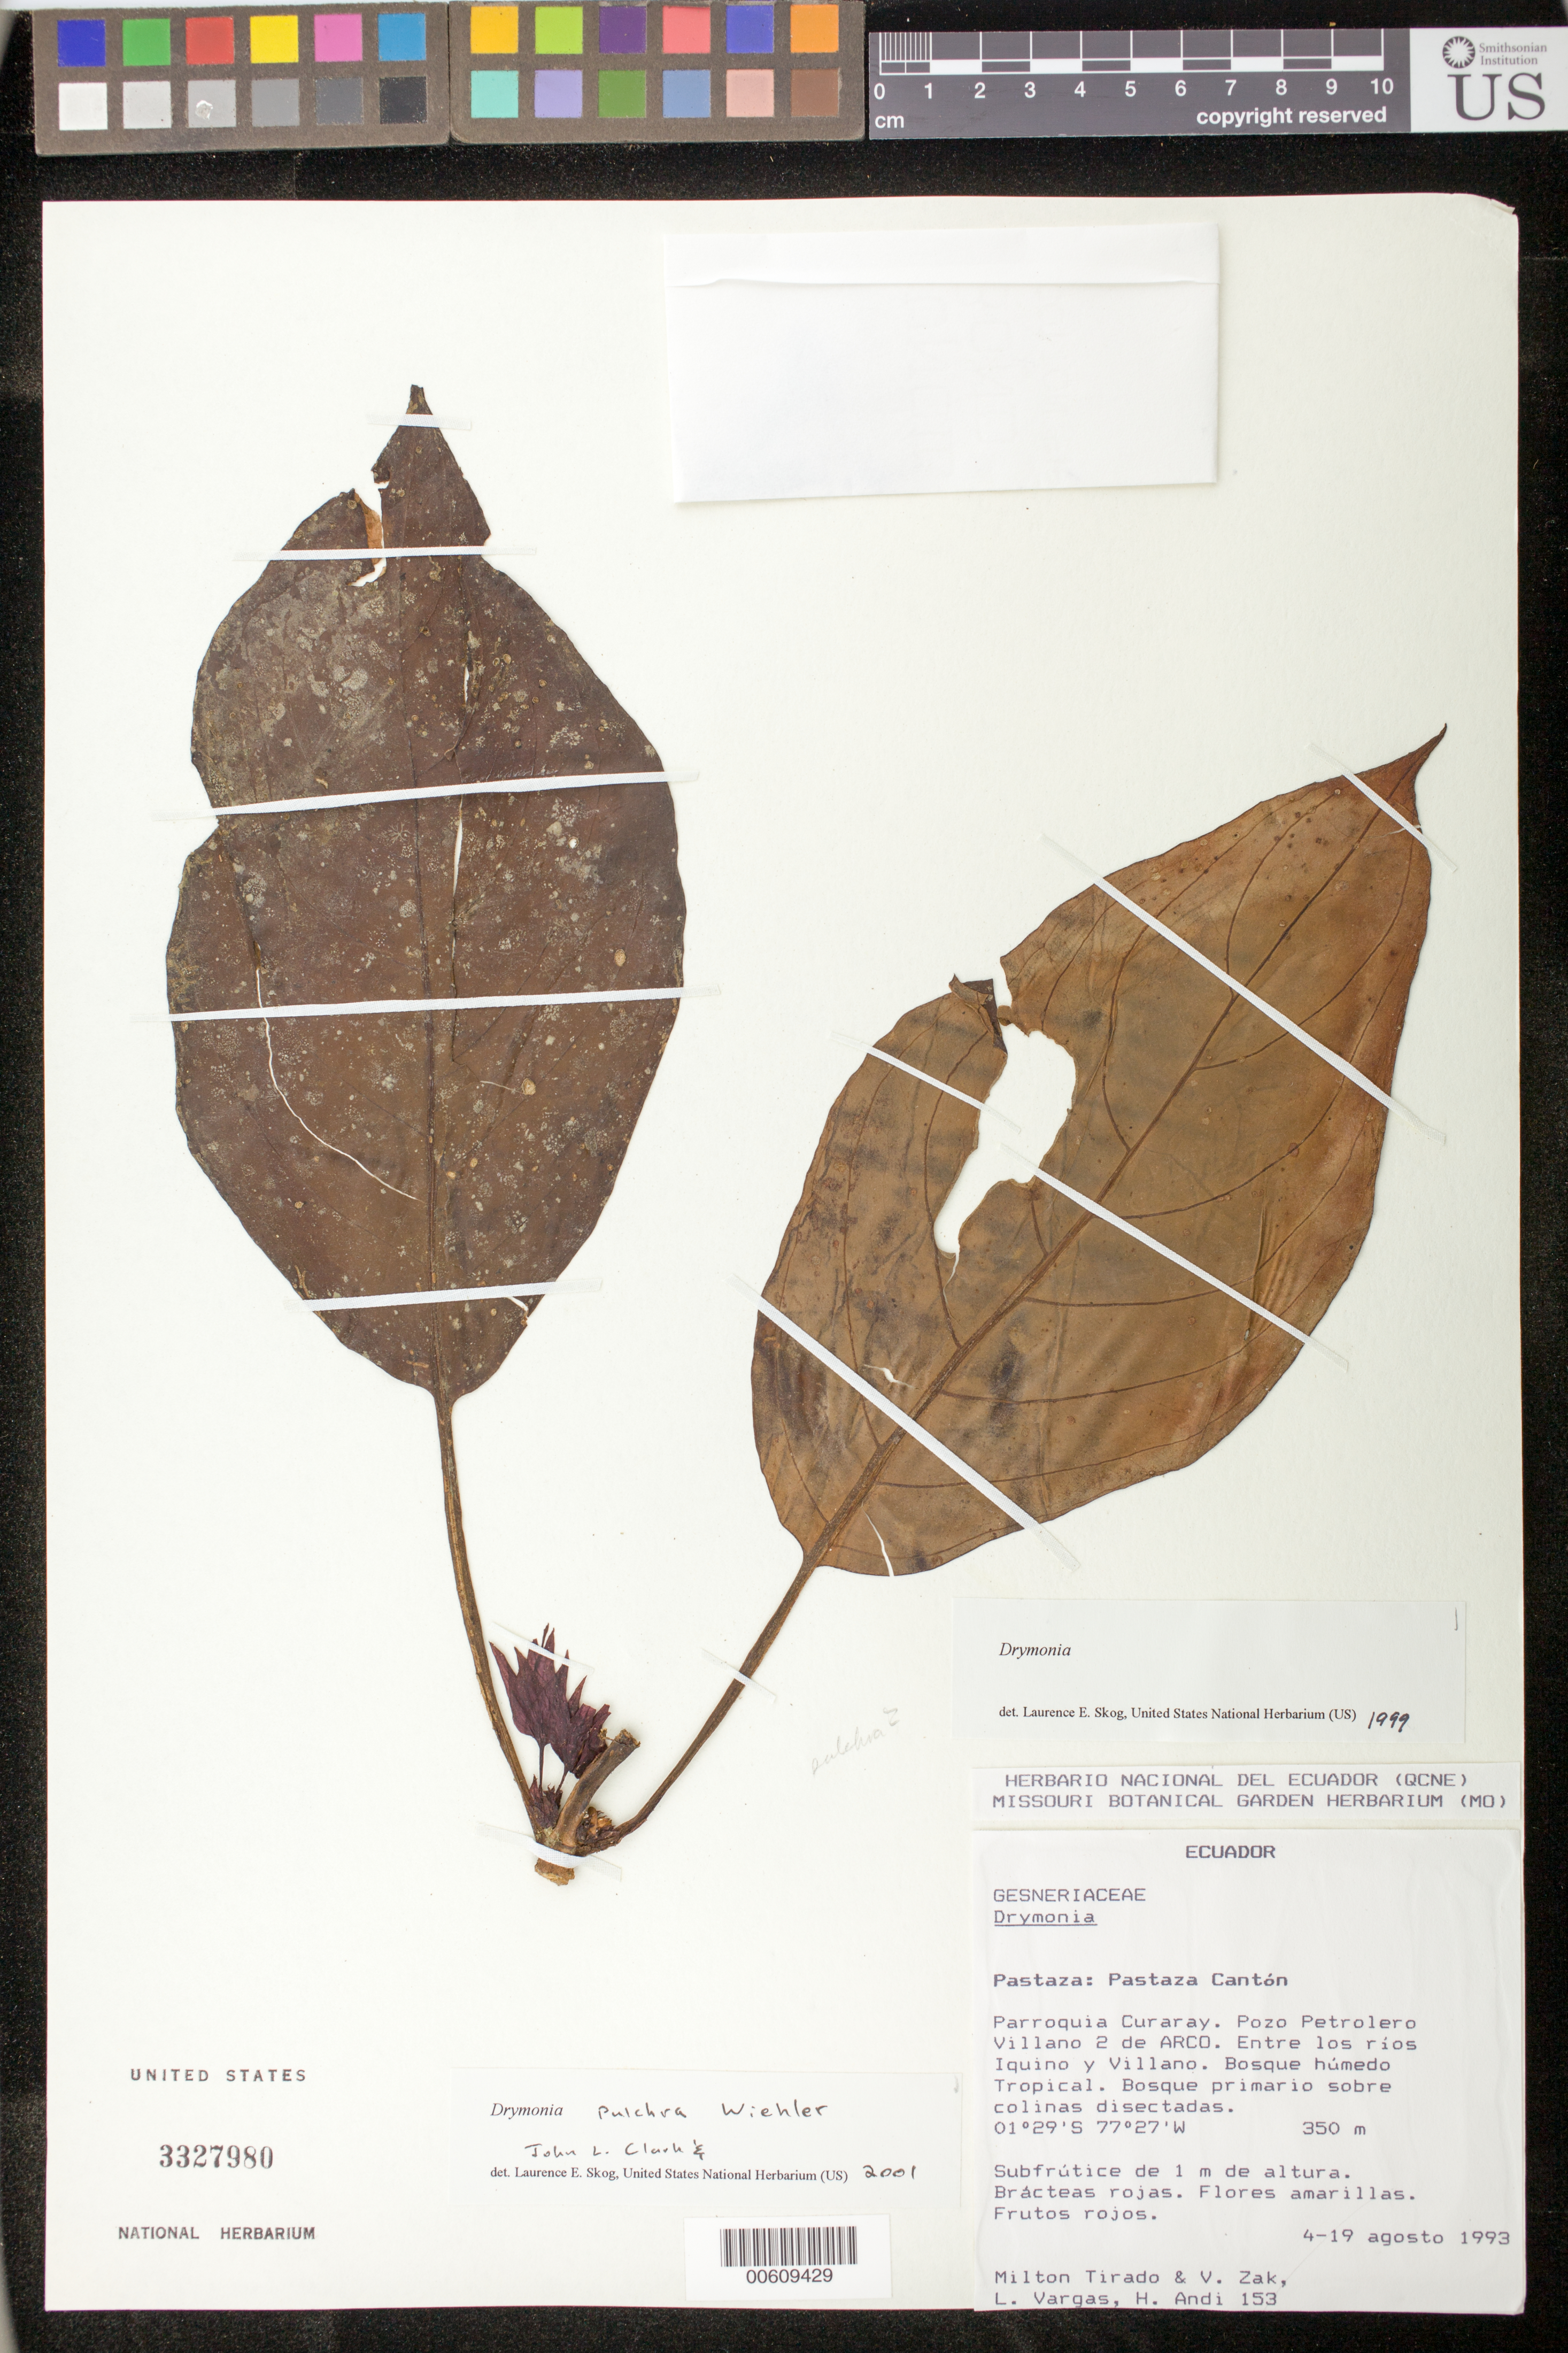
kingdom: Plantae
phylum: Tracheophyta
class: Magnoliopsida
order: Lamiales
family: Gesneriaceae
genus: Drymonia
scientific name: Drymonia pulchra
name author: Wiehler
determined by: Clark, J. L.; Skog, Laurence E.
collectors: M. Tirado, V. Zak, L. Vargas & H. Andi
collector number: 153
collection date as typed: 4-19 Aug 1993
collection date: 1993-08-04/1993-08-19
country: Ecuador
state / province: Pastaza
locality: Pastaza Cantón; Parroquia Curaray, Pozo Petrolero Villano 2 de ARCO, entre los ríos Iquino y Villano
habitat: Bosque húmedo tropical; bosque primario sobre colinas disectadas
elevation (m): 350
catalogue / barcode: US 3327980